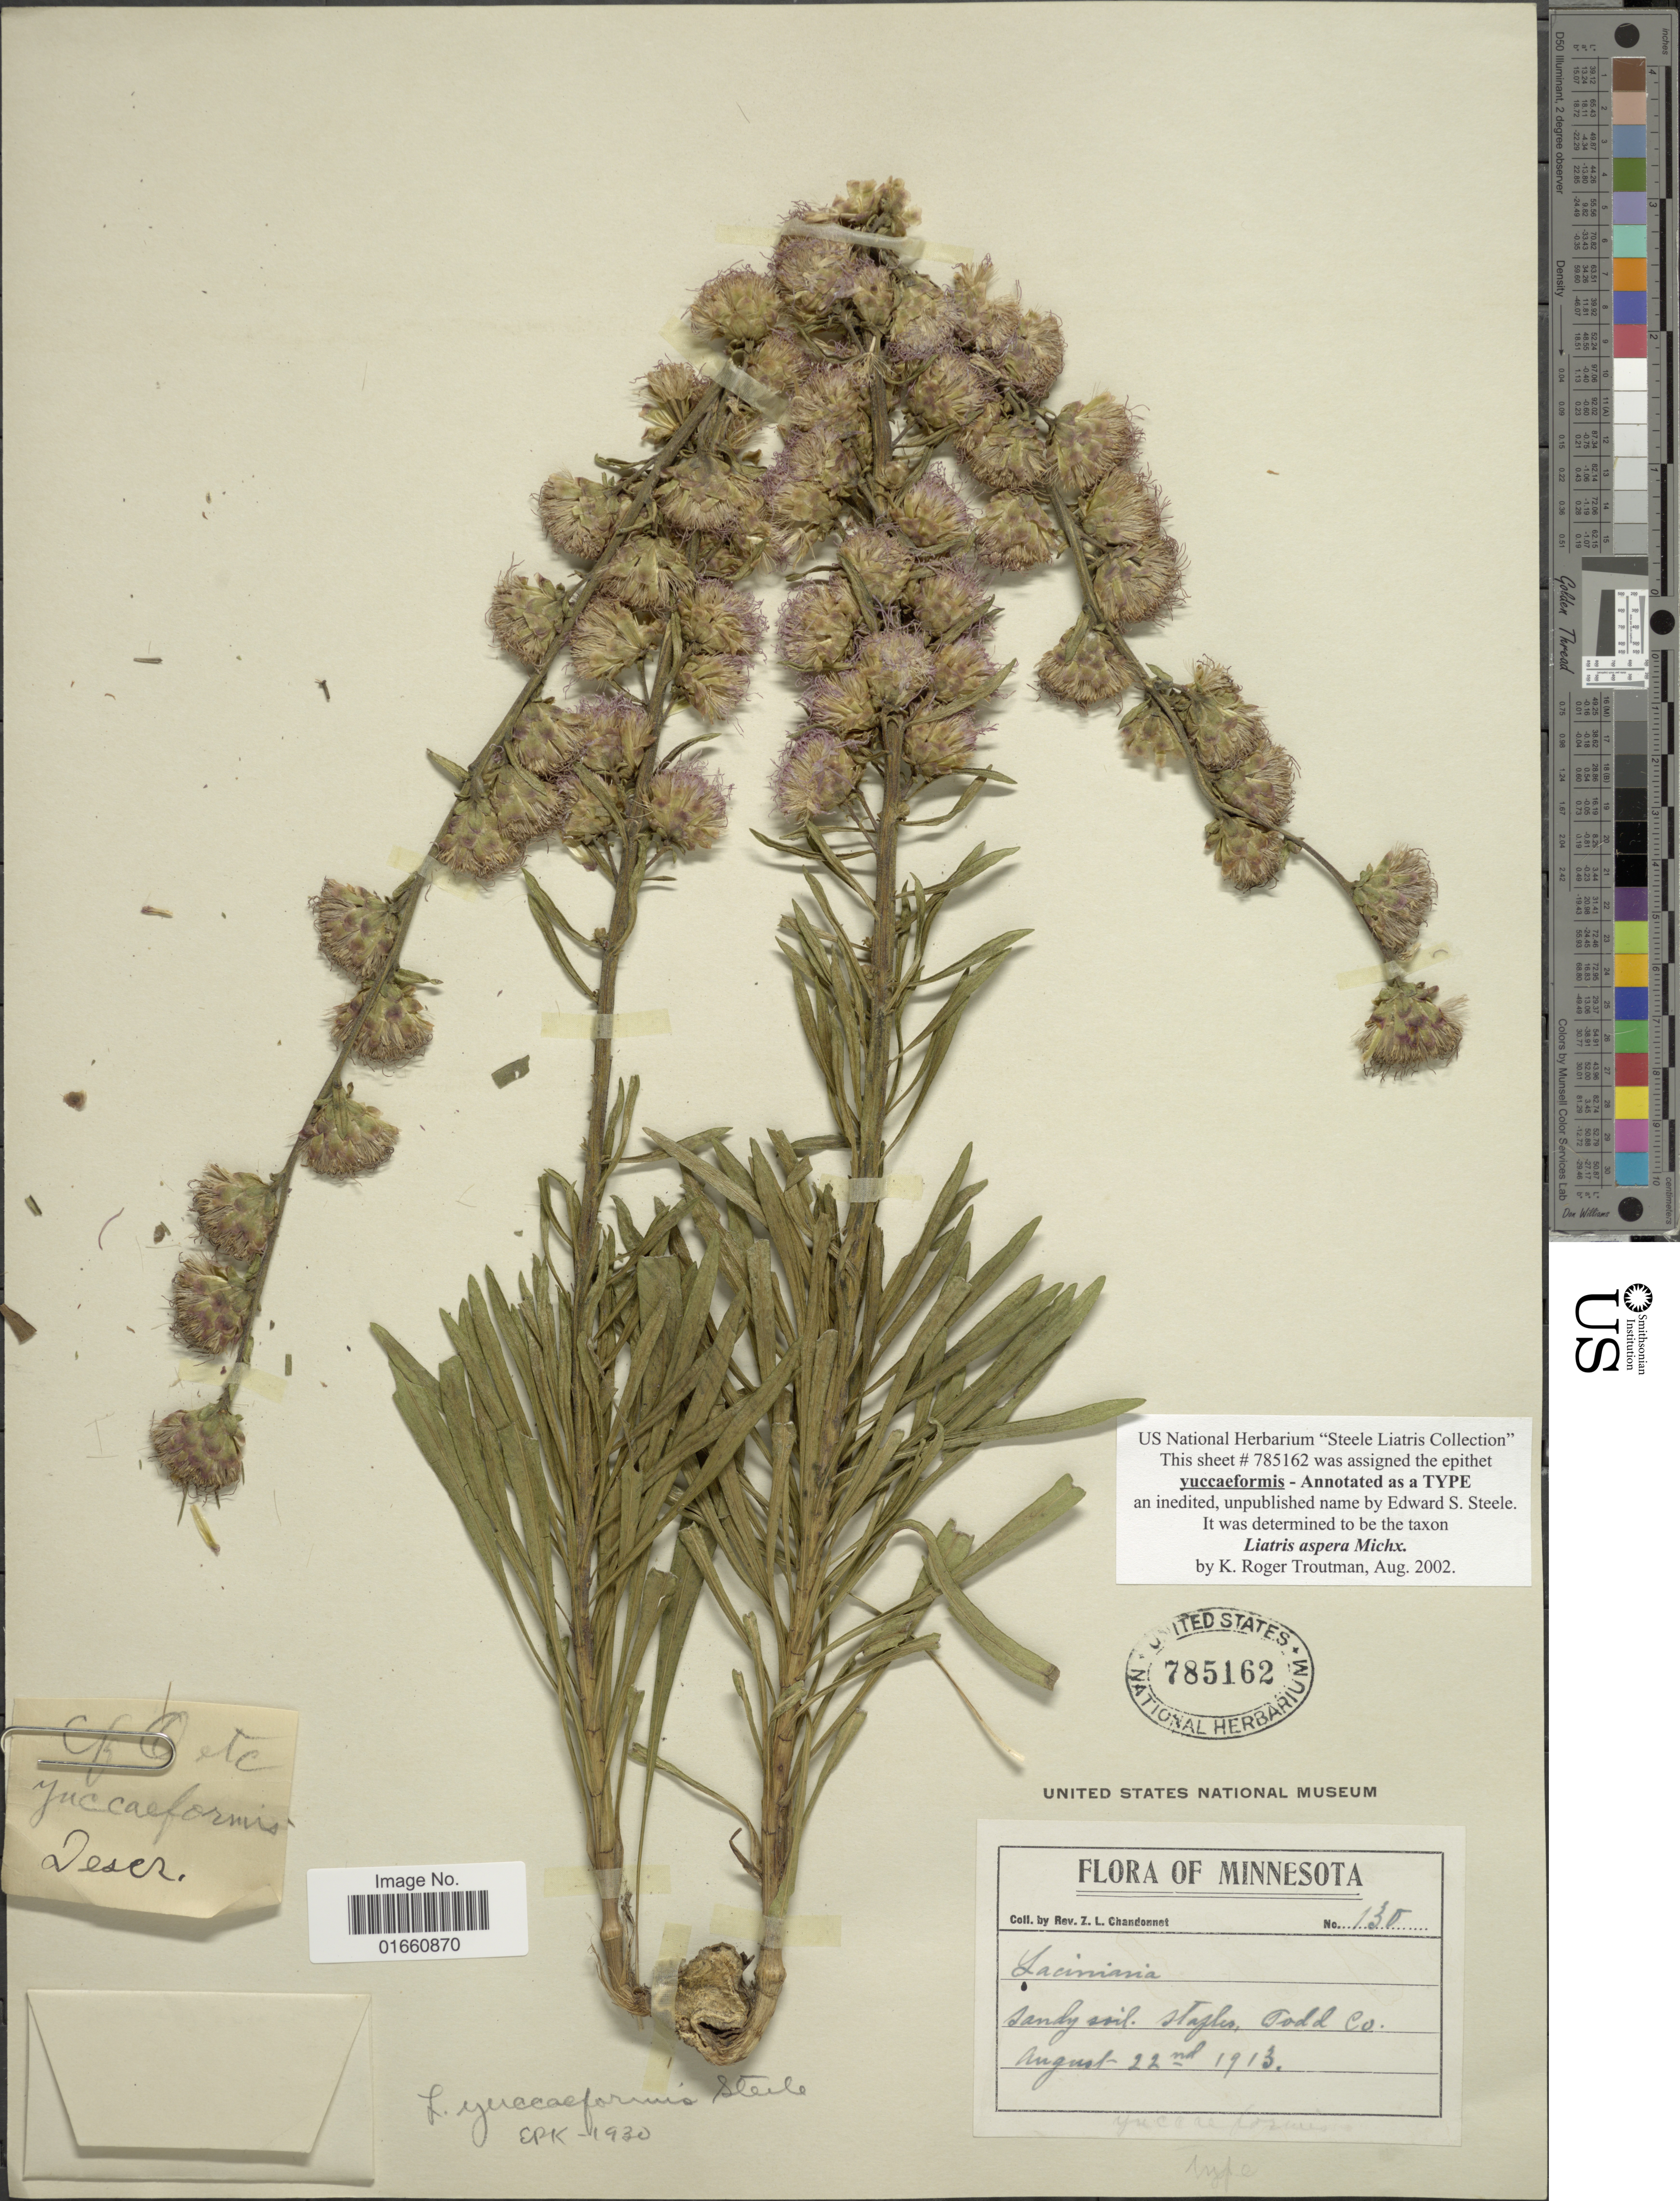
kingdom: Plantae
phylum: Tracheophyta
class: Magnoliopsida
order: Asterales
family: Asteraceae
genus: Liatris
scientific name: Liatris aspera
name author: Michx.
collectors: Z. Chandonnet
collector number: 130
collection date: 1913-08-22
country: United States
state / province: Minnesota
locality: Staples, Todd Co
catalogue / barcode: US 785162